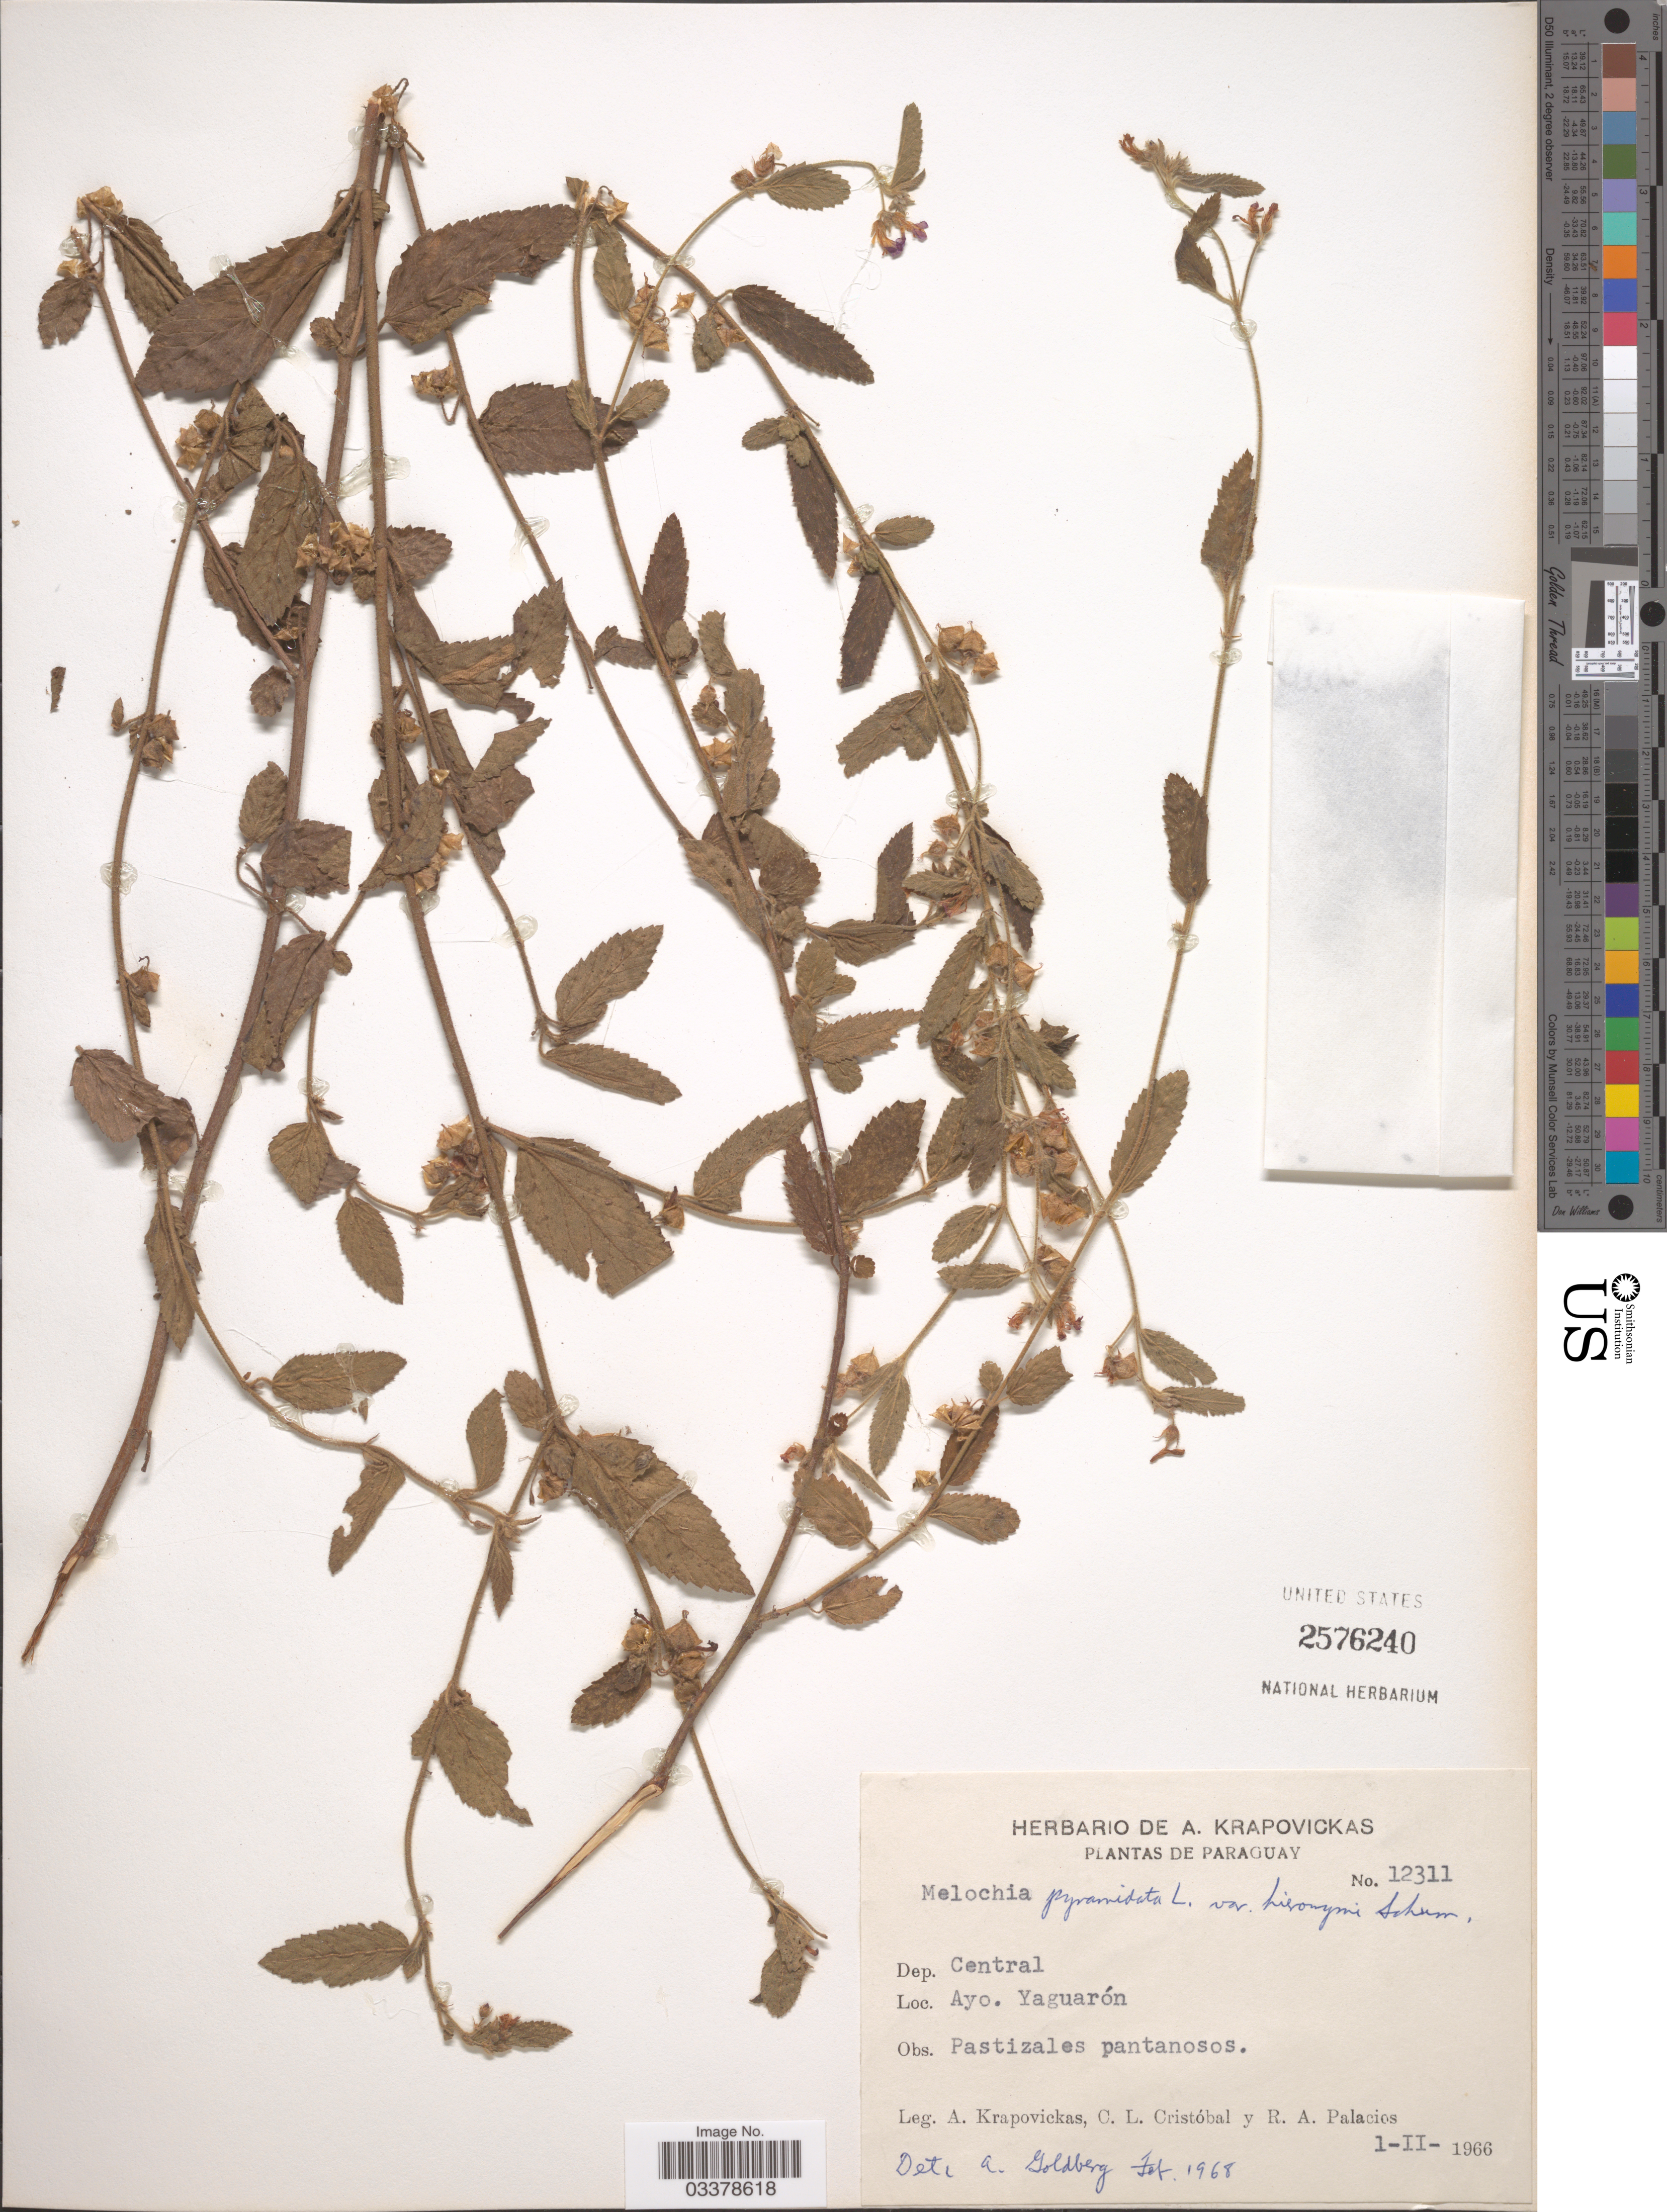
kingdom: Plantae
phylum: Tracheophyta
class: Magnoliopsida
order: Malvales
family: Malvaceae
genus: Melochia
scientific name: Melochia pyramidata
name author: L.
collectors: A. Krapovickas, C. L. Cristóbal & R. Palacios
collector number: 12311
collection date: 1966-02-01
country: Paraguay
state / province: Central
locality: Dep. Central. Ayo. Yaguarón. Pastizales pantanosos.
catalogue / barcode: US 2576240